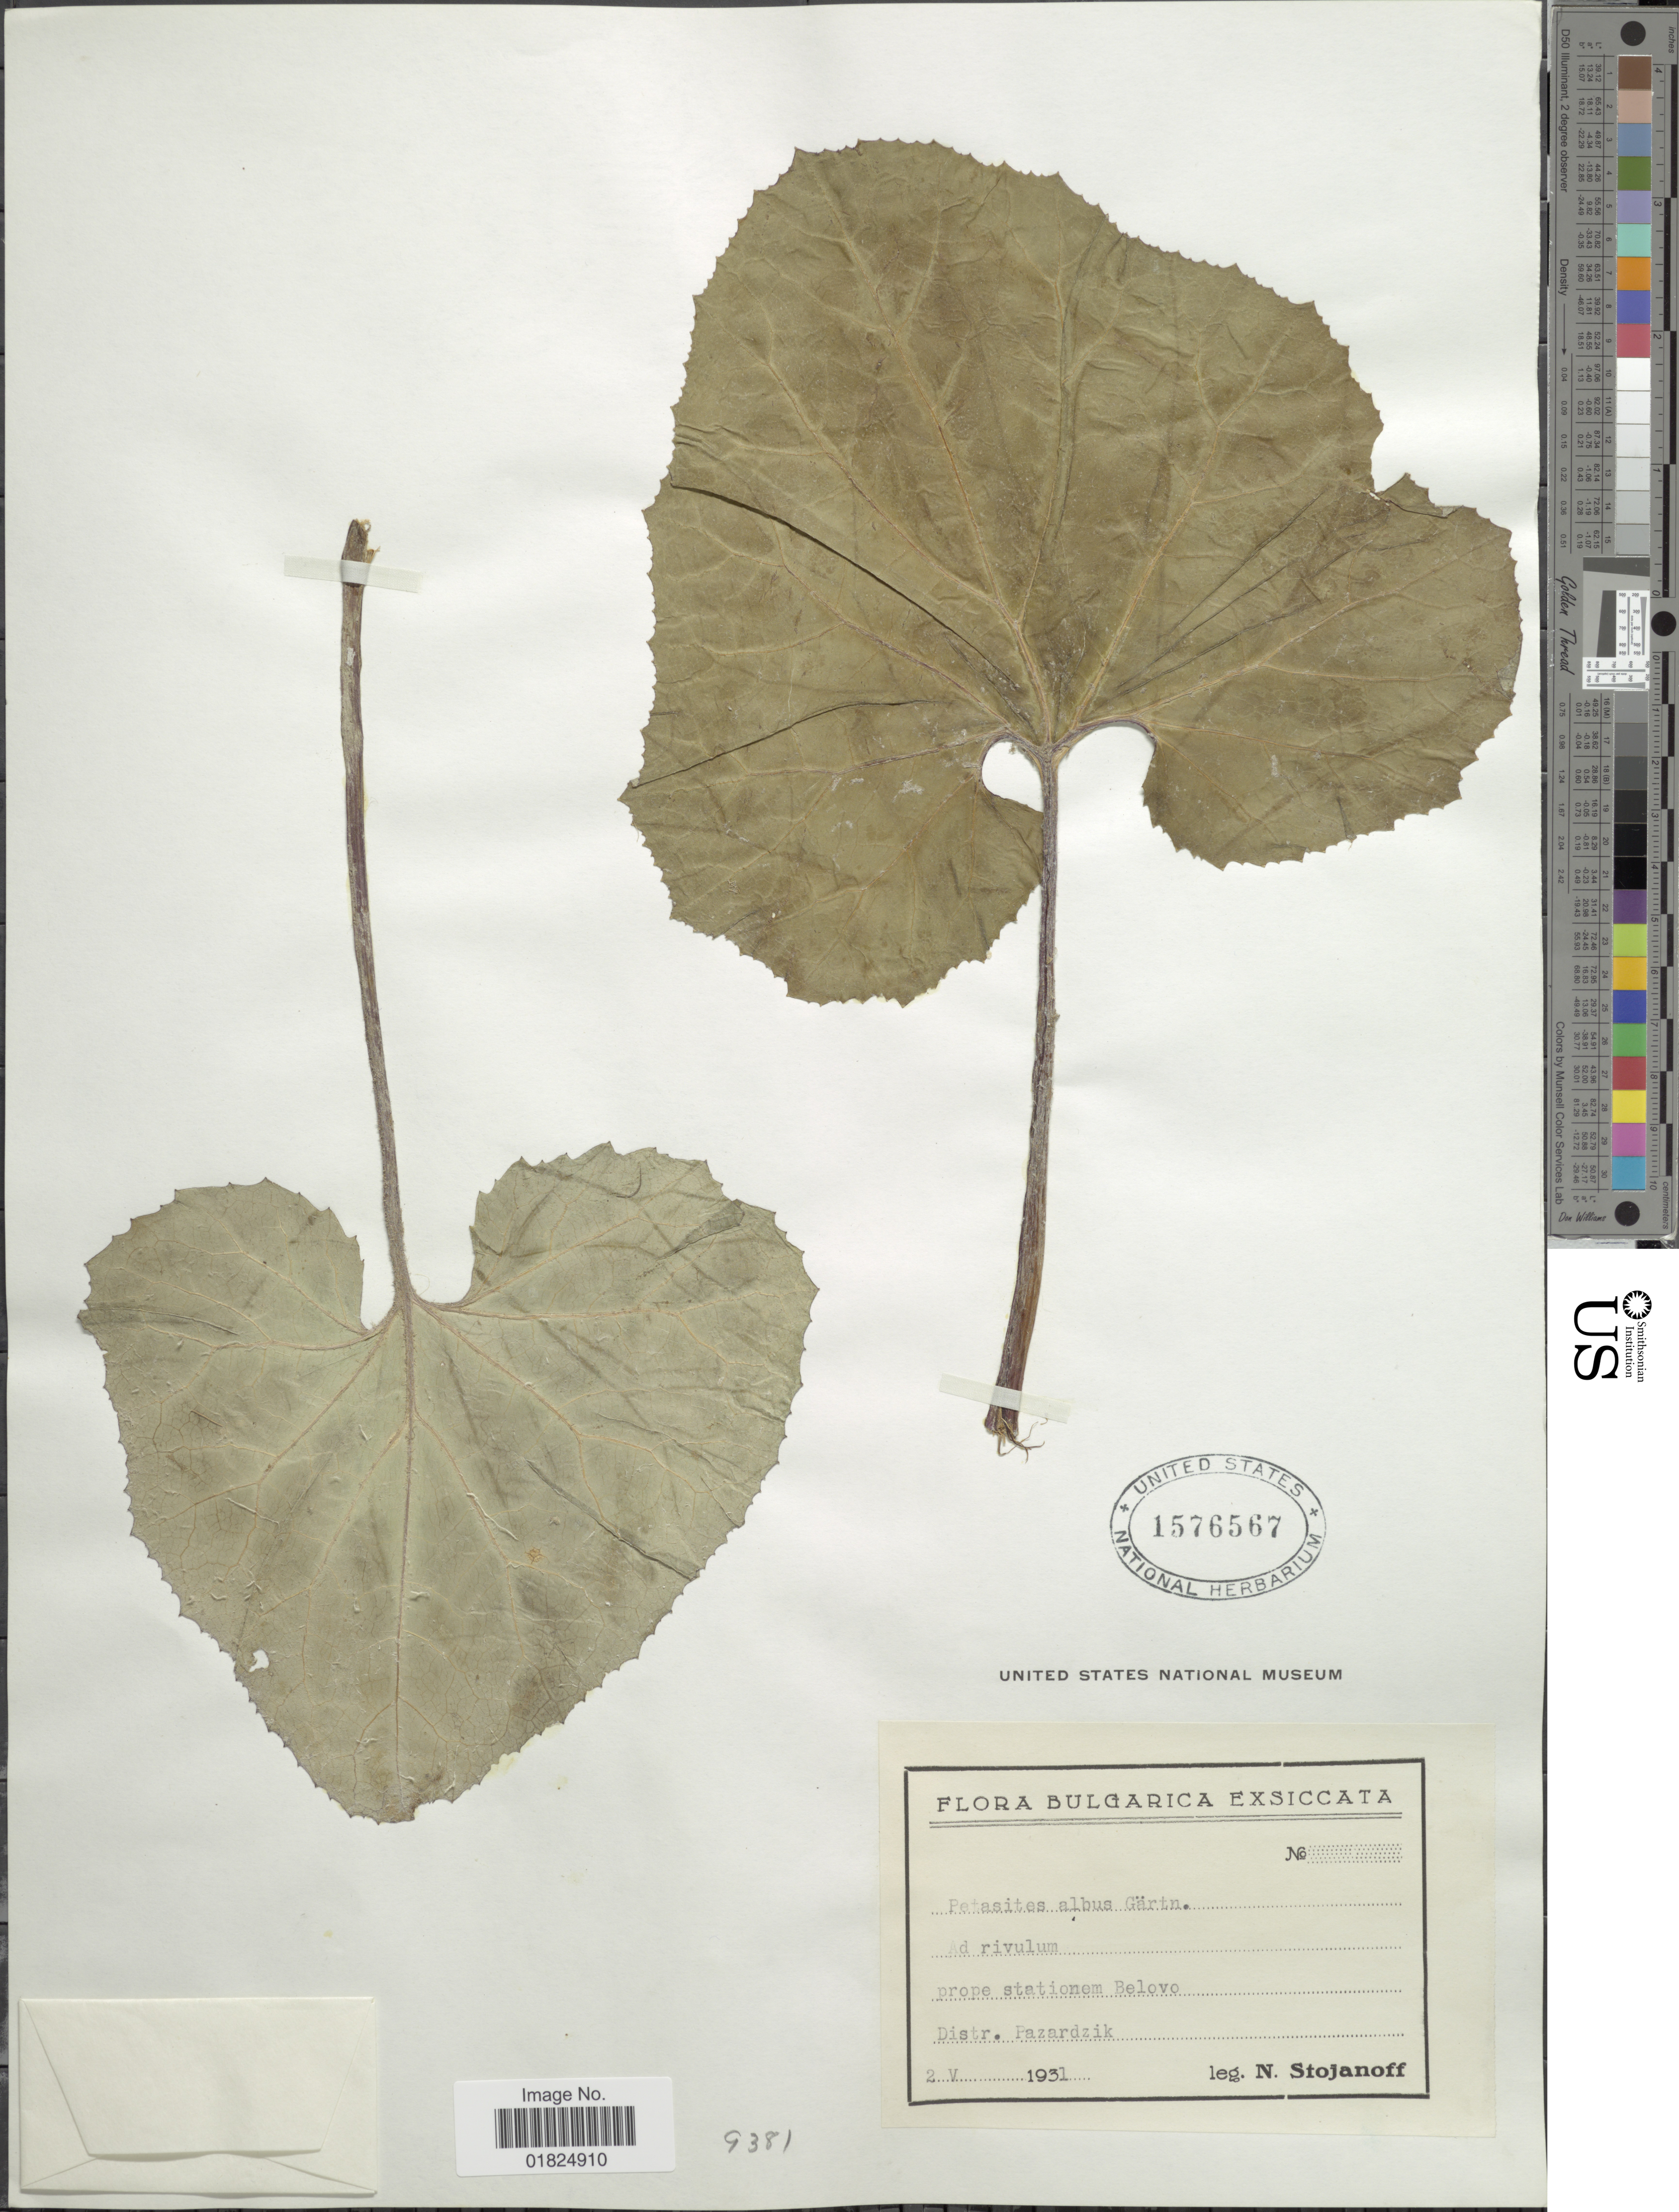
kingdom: Plantae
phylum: Tracheophyta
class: Magnoliopsida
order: Asterales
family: Asteraceae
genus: Petasites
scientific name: Petasites albus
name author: (L.) Gaertn.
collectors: N. Stojanoff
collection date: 1931-05-02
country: Bulgaria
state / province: Pazardzhik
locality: Prope stationem Belovo. Distr. Pazardzhik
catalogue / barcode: US 1576567